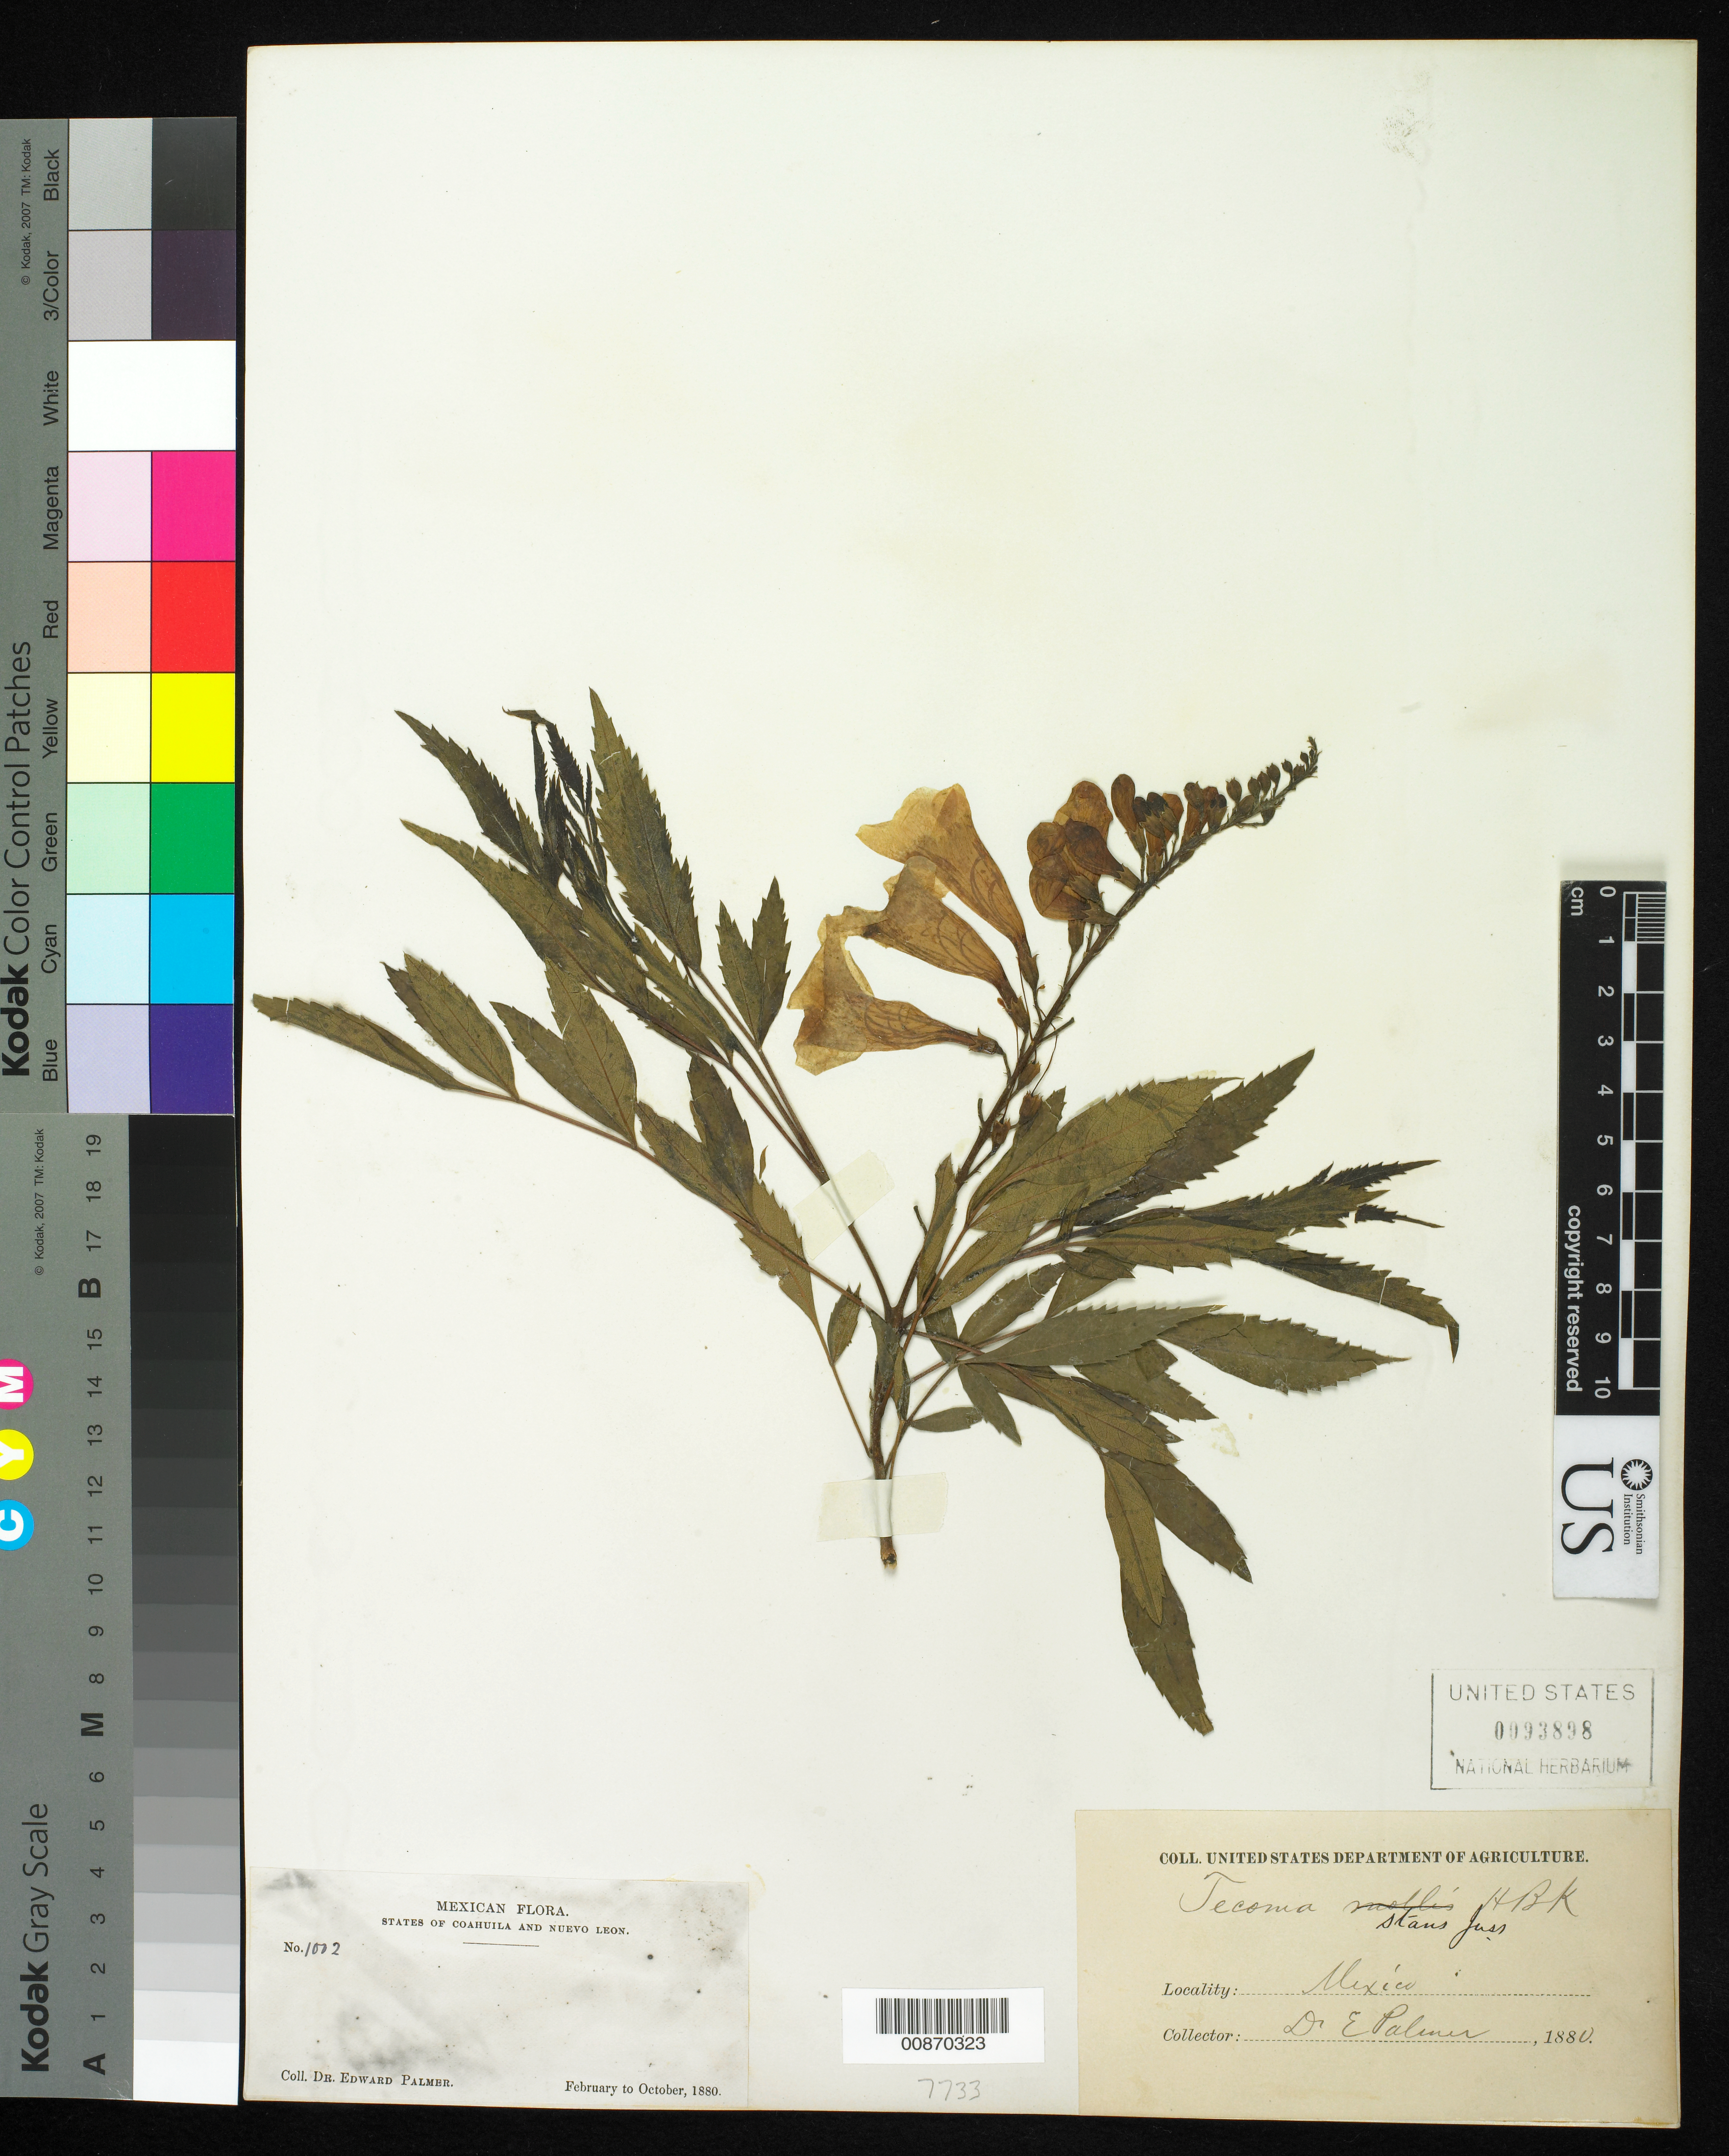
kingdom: Plantae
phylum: Tracheophyta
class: Magnoliopsida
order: Lamiales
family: Bignoniaceae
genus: Tecoma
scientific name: Tecoma stans var. angustata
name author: Rehder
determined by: Strong, M. T., (US), Smithsonian Institution - National Museum of Natural History (UNITED STATES)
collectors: E. Palmer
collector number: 1002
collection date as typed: Feb 1880 to -- Oct 1880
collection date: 1880-02/1880-10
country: Mexico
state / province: Coahuila / Nuevo León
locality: States of Coahuila and Nuevo León.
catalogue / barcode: US 93898